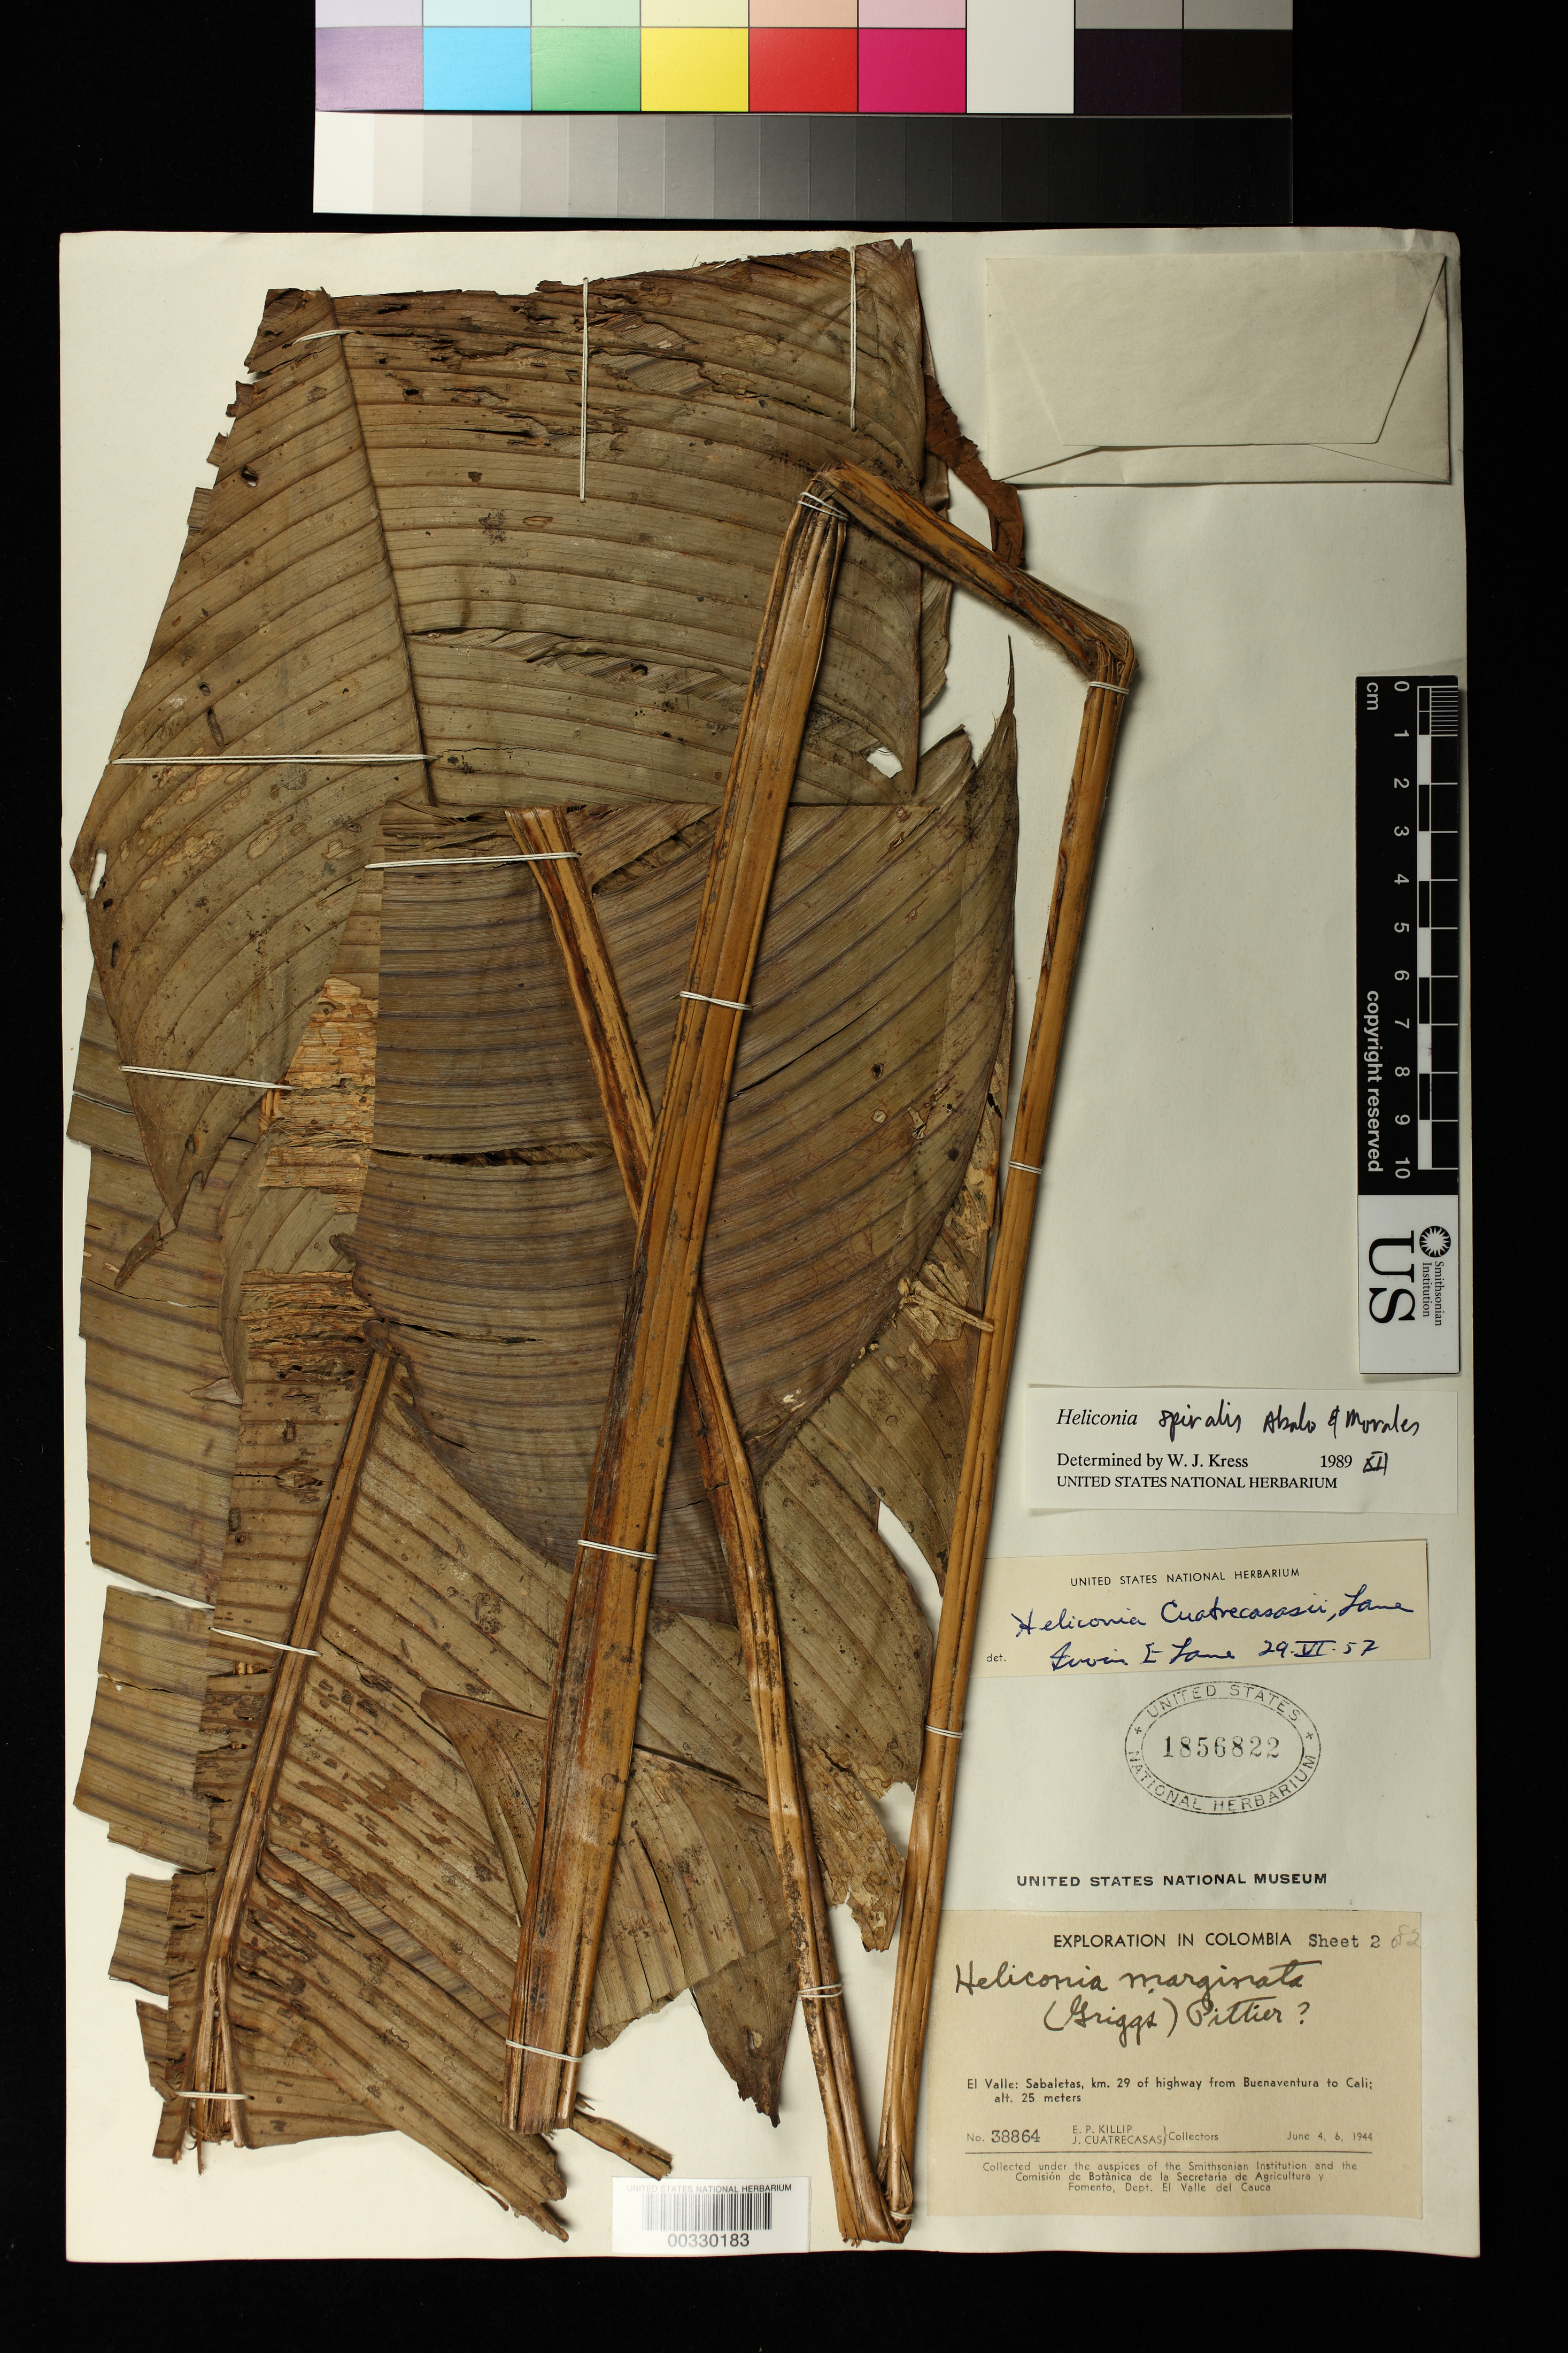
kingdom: Plantae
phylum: Tracheophyta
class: Liliopsida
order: Zingiberales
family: Heliconiaceae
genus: Heliconia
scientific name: Heliconia spiralis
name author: Abalo & G. Morales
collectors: E. P. Killip & J. Cuatrecasas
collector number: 38864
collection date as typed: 04 Jun 1944 and 06 Jun 1944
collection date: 1944-06-04,1944-06-06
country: Colombia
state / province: Valle del Cauca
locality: San Pedro, between Sabaletas and Agua Clara, highway from Buena Ventura to Cali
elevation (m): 50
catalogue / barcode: US 1856822